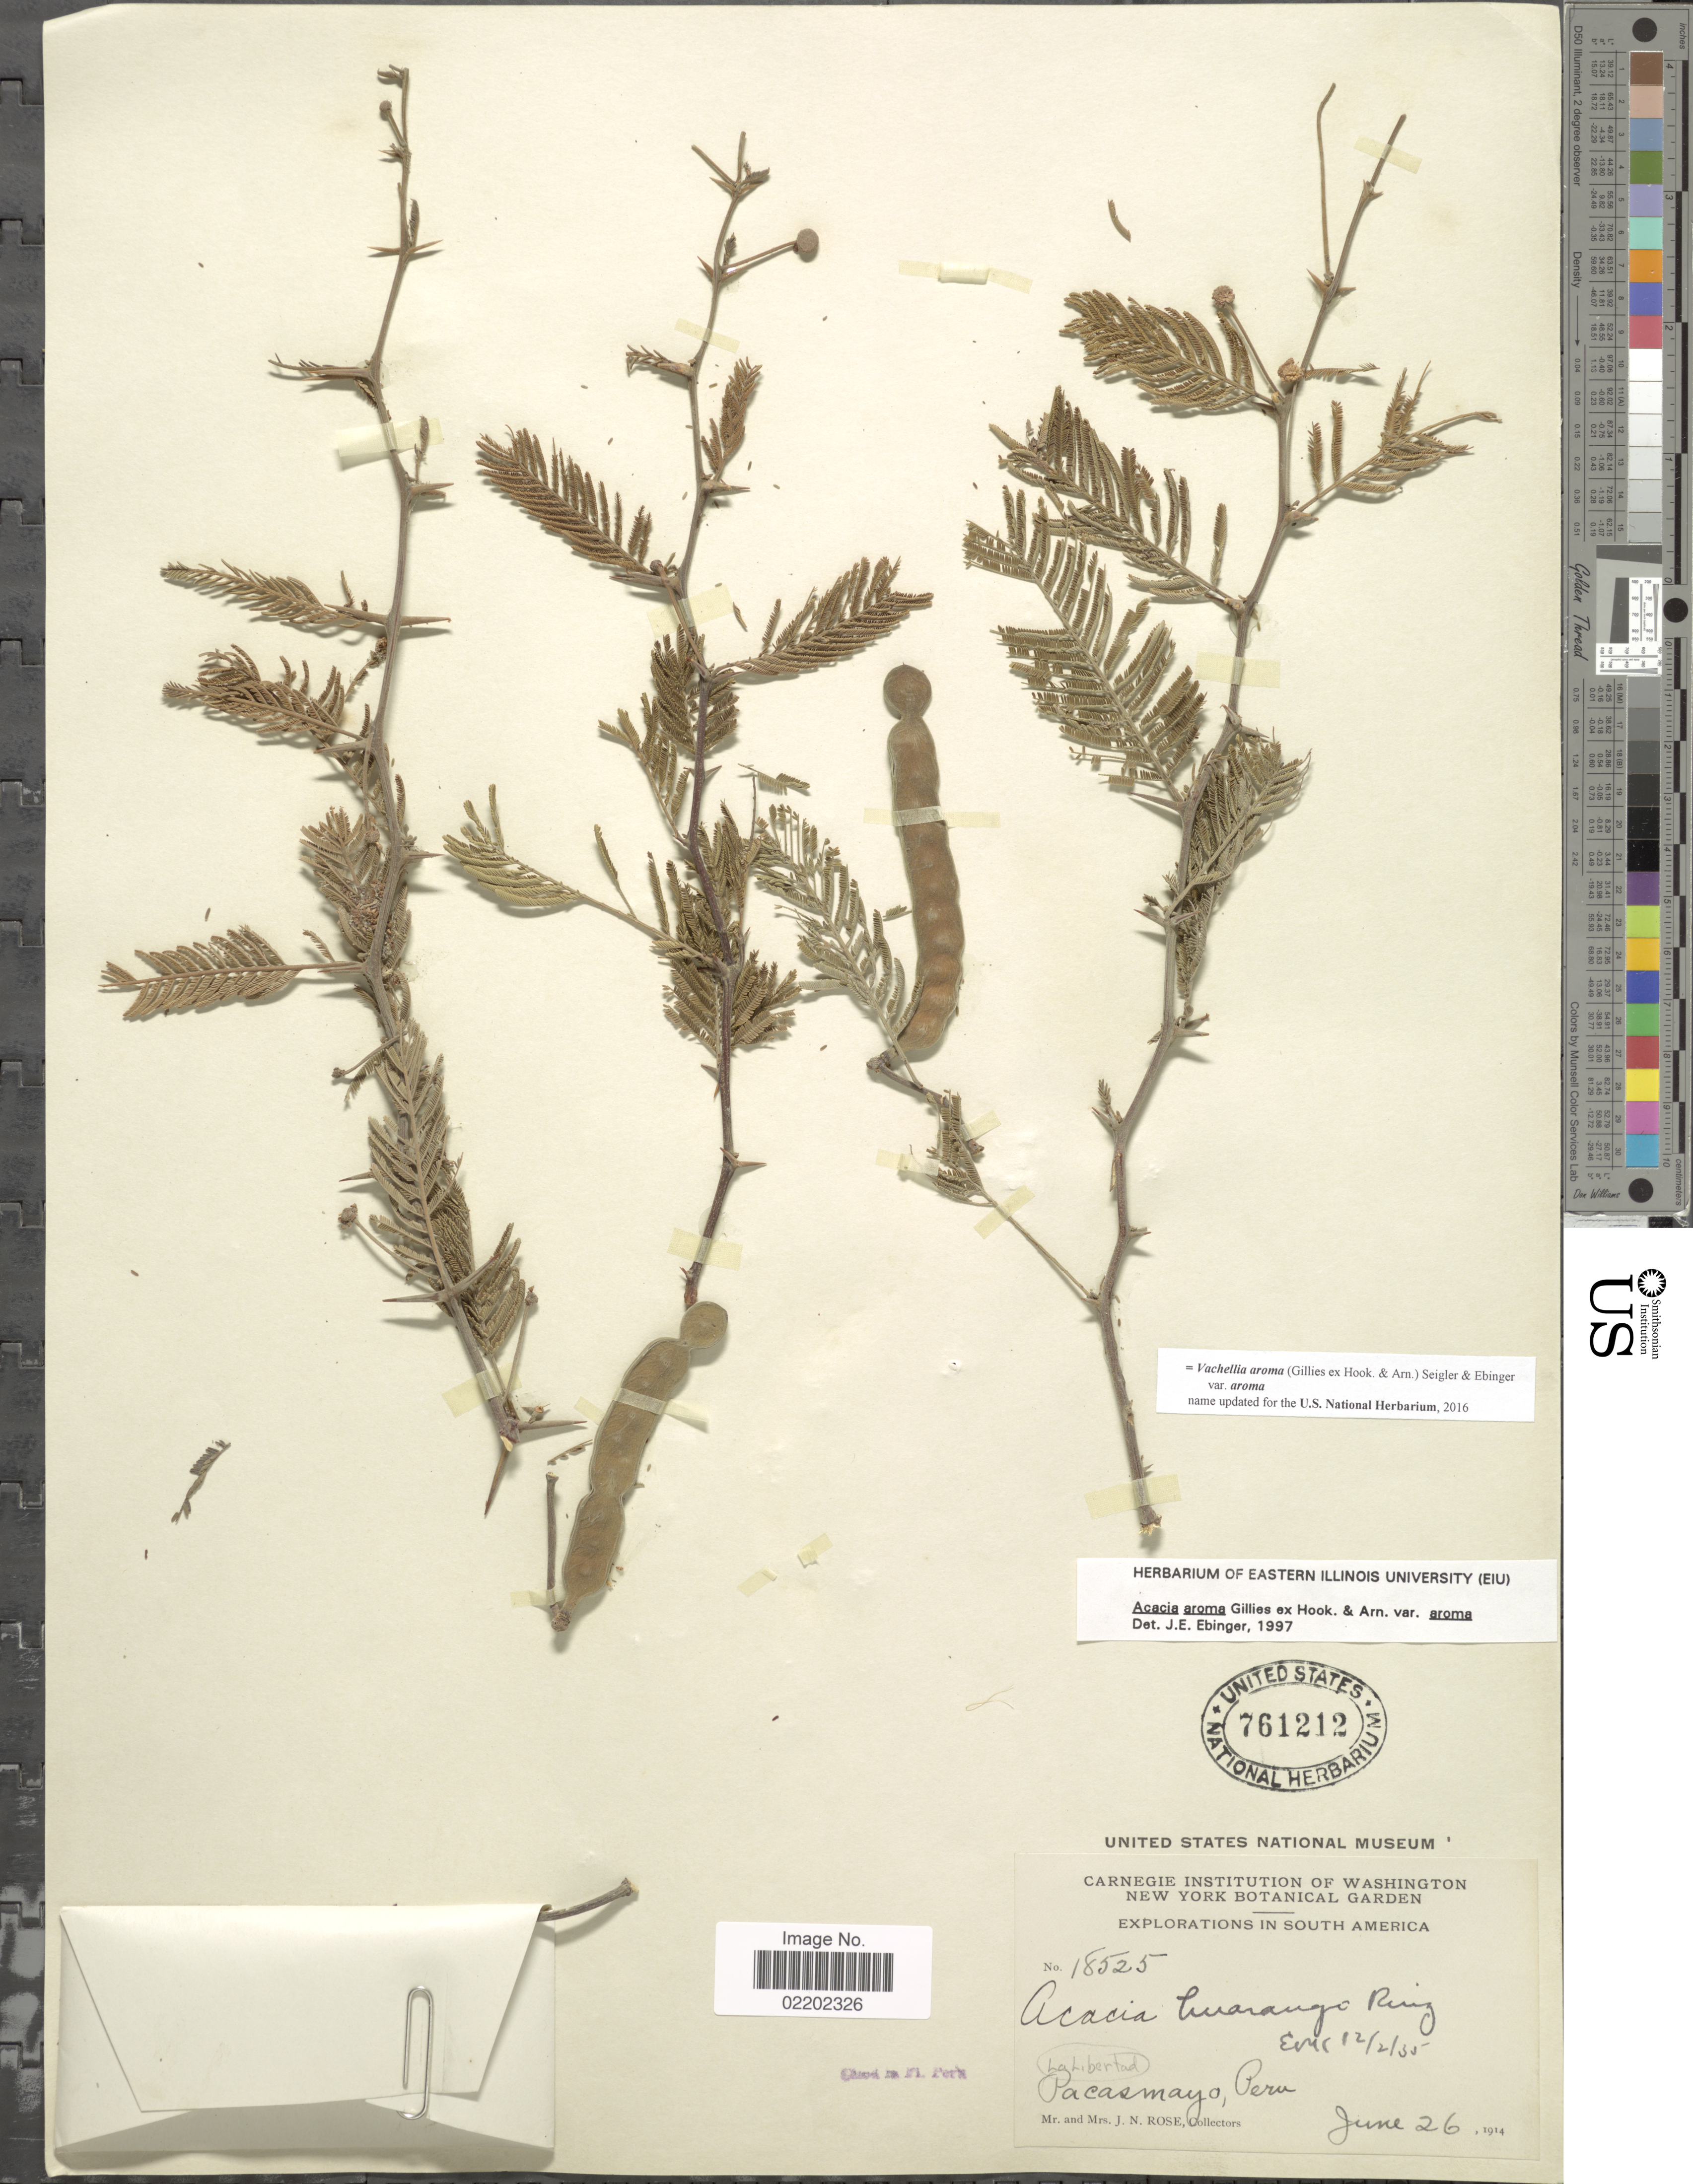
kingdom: Plantae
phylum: Tracheophyta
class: Magnoliopsida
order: Fabales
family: Fabaceae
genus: Vachellia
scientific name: Vachellia aroma var. aroma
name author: (Gillies ex Hook. & Arn.) Seigler & Ebinger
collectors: J. N. Rose & L. B. Rose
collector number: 18525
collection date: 1914-06-26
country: Peru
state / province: La Libertad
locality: Pacasmayo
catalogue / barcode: US 761212